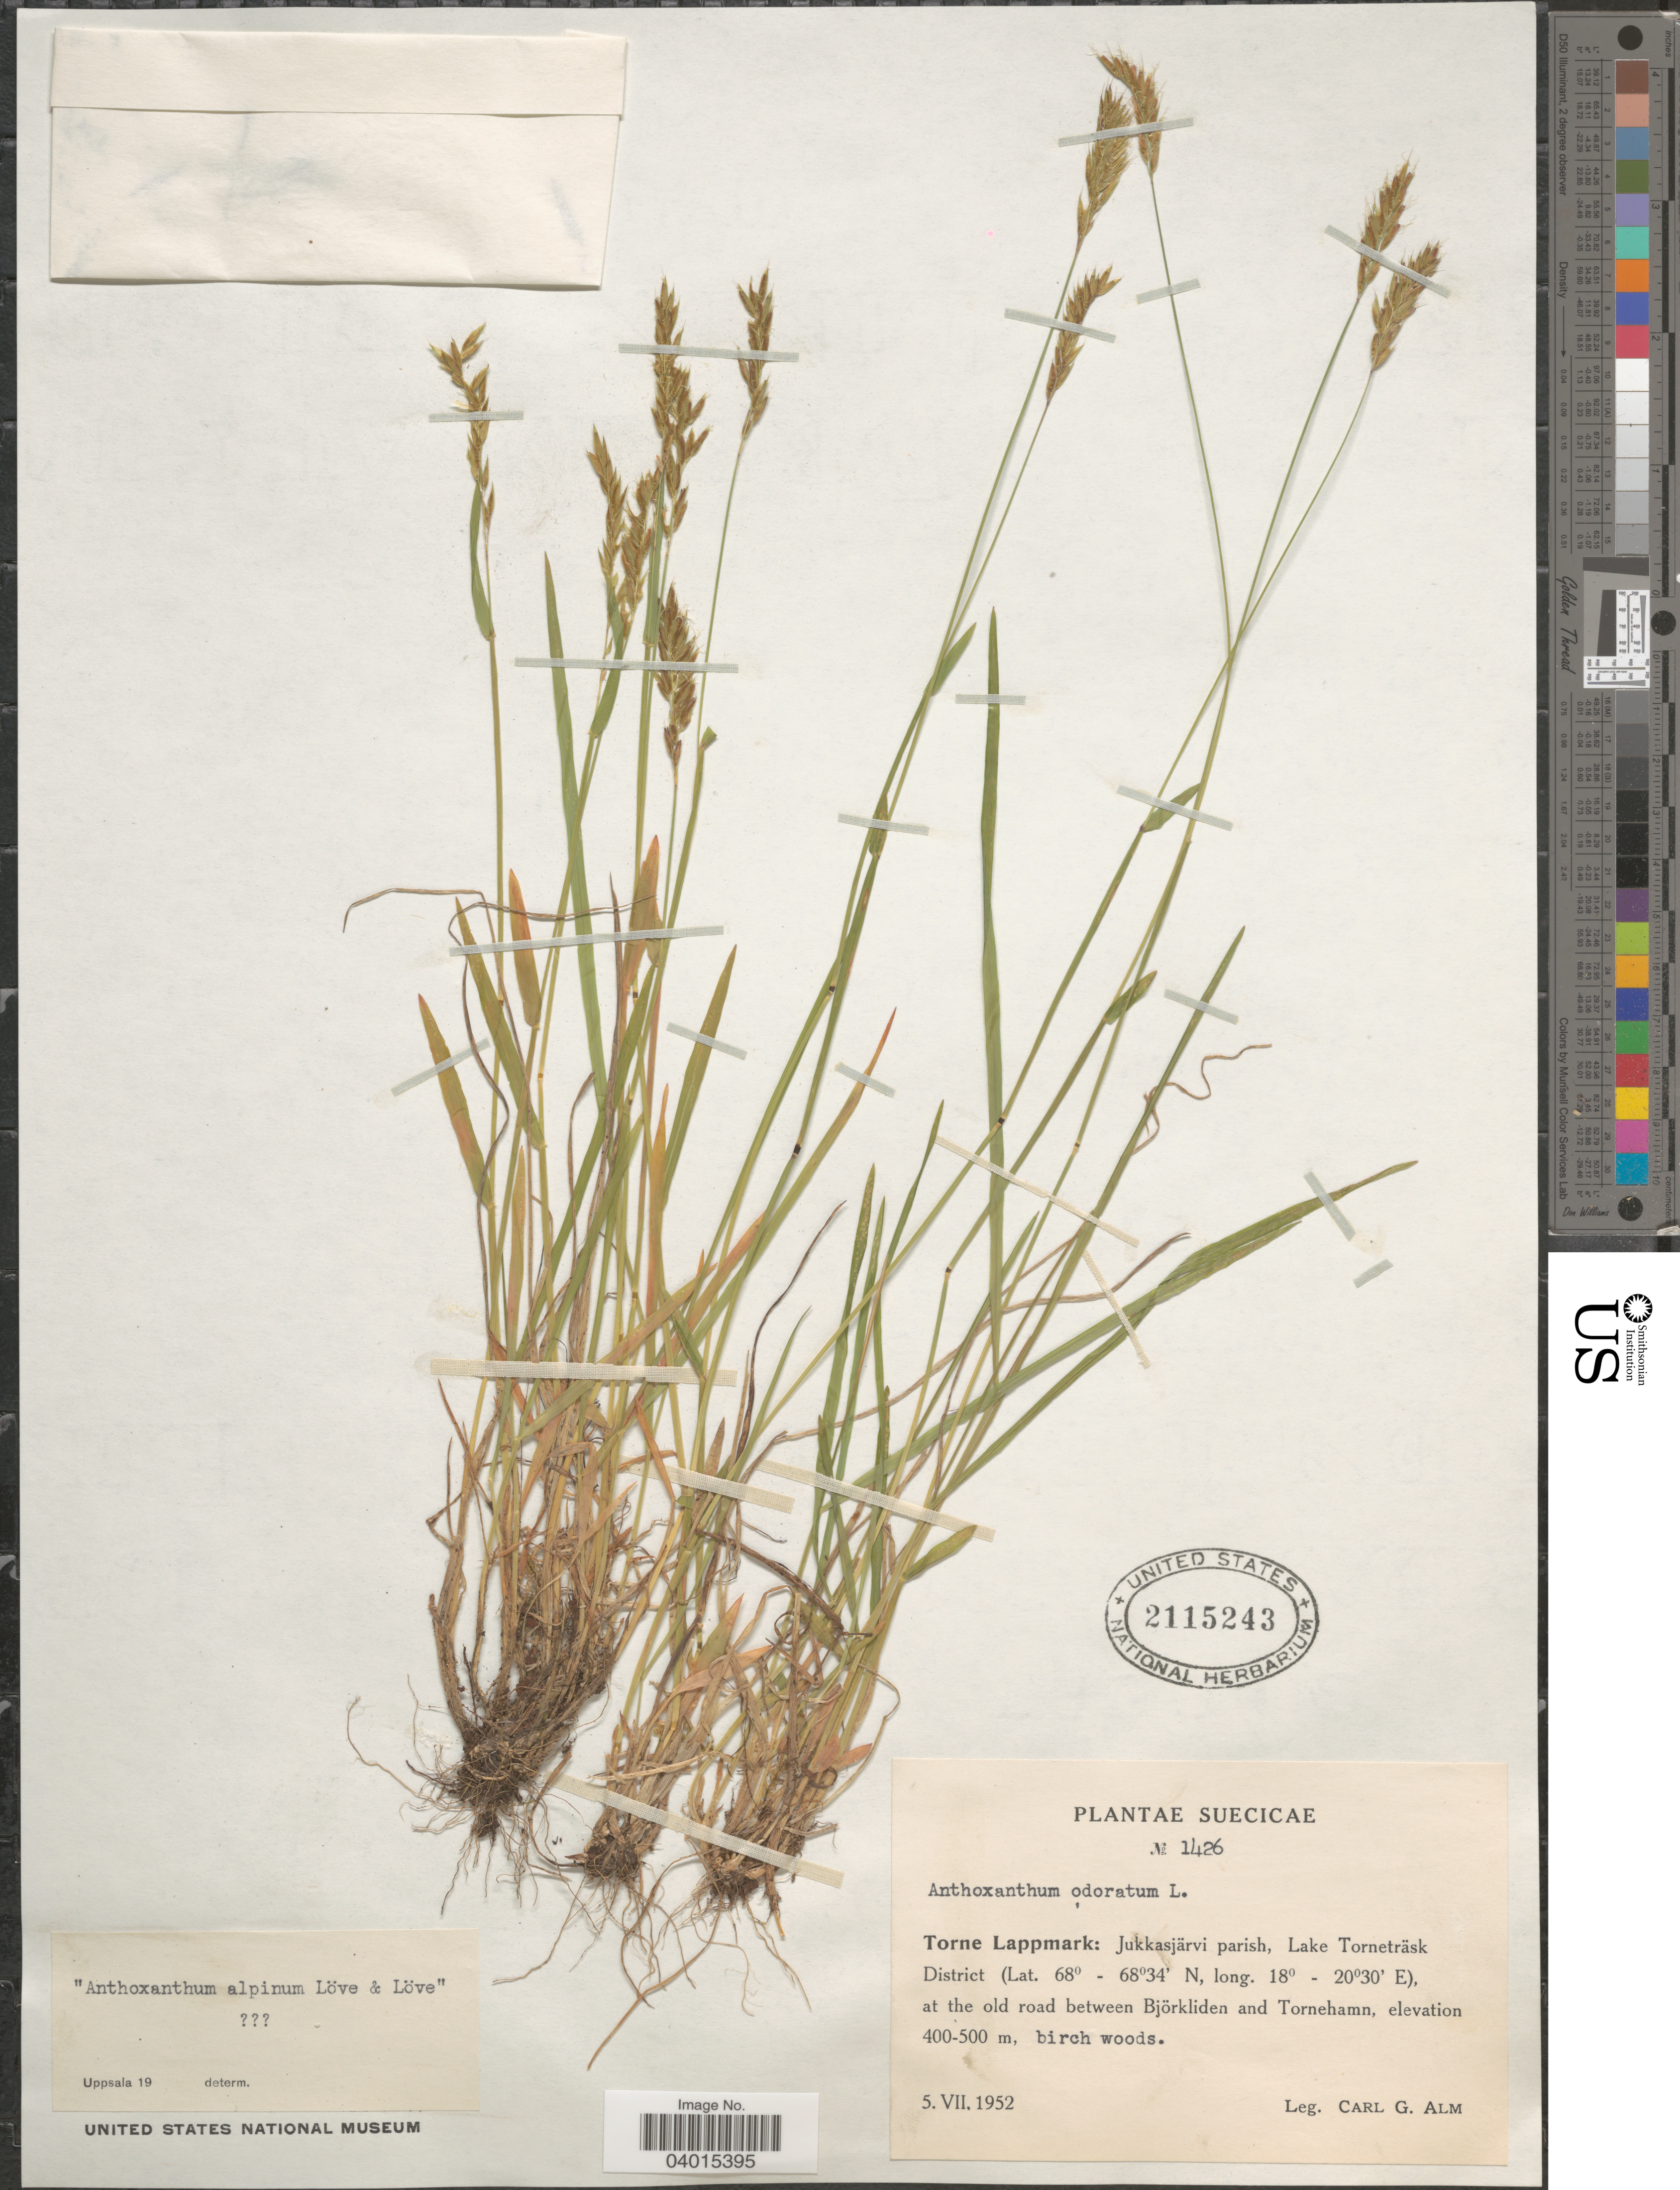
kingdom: Plantae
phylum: Tracheophyta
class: Liliopsida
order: Poales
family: Poaceae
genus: Anthoxanthum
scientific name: Anthoxanthum odoratum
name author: L.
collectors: C. G. Alm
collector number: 1426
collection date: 1952-07-05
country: Sweden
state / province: Norrbotten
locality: Suecicae. Torne Lappmark: Jukkasjärvi parish, Lake Torneträsk District, at the old road between Björkliden and Tornehamn.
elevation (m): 400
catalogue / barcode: US 2115243